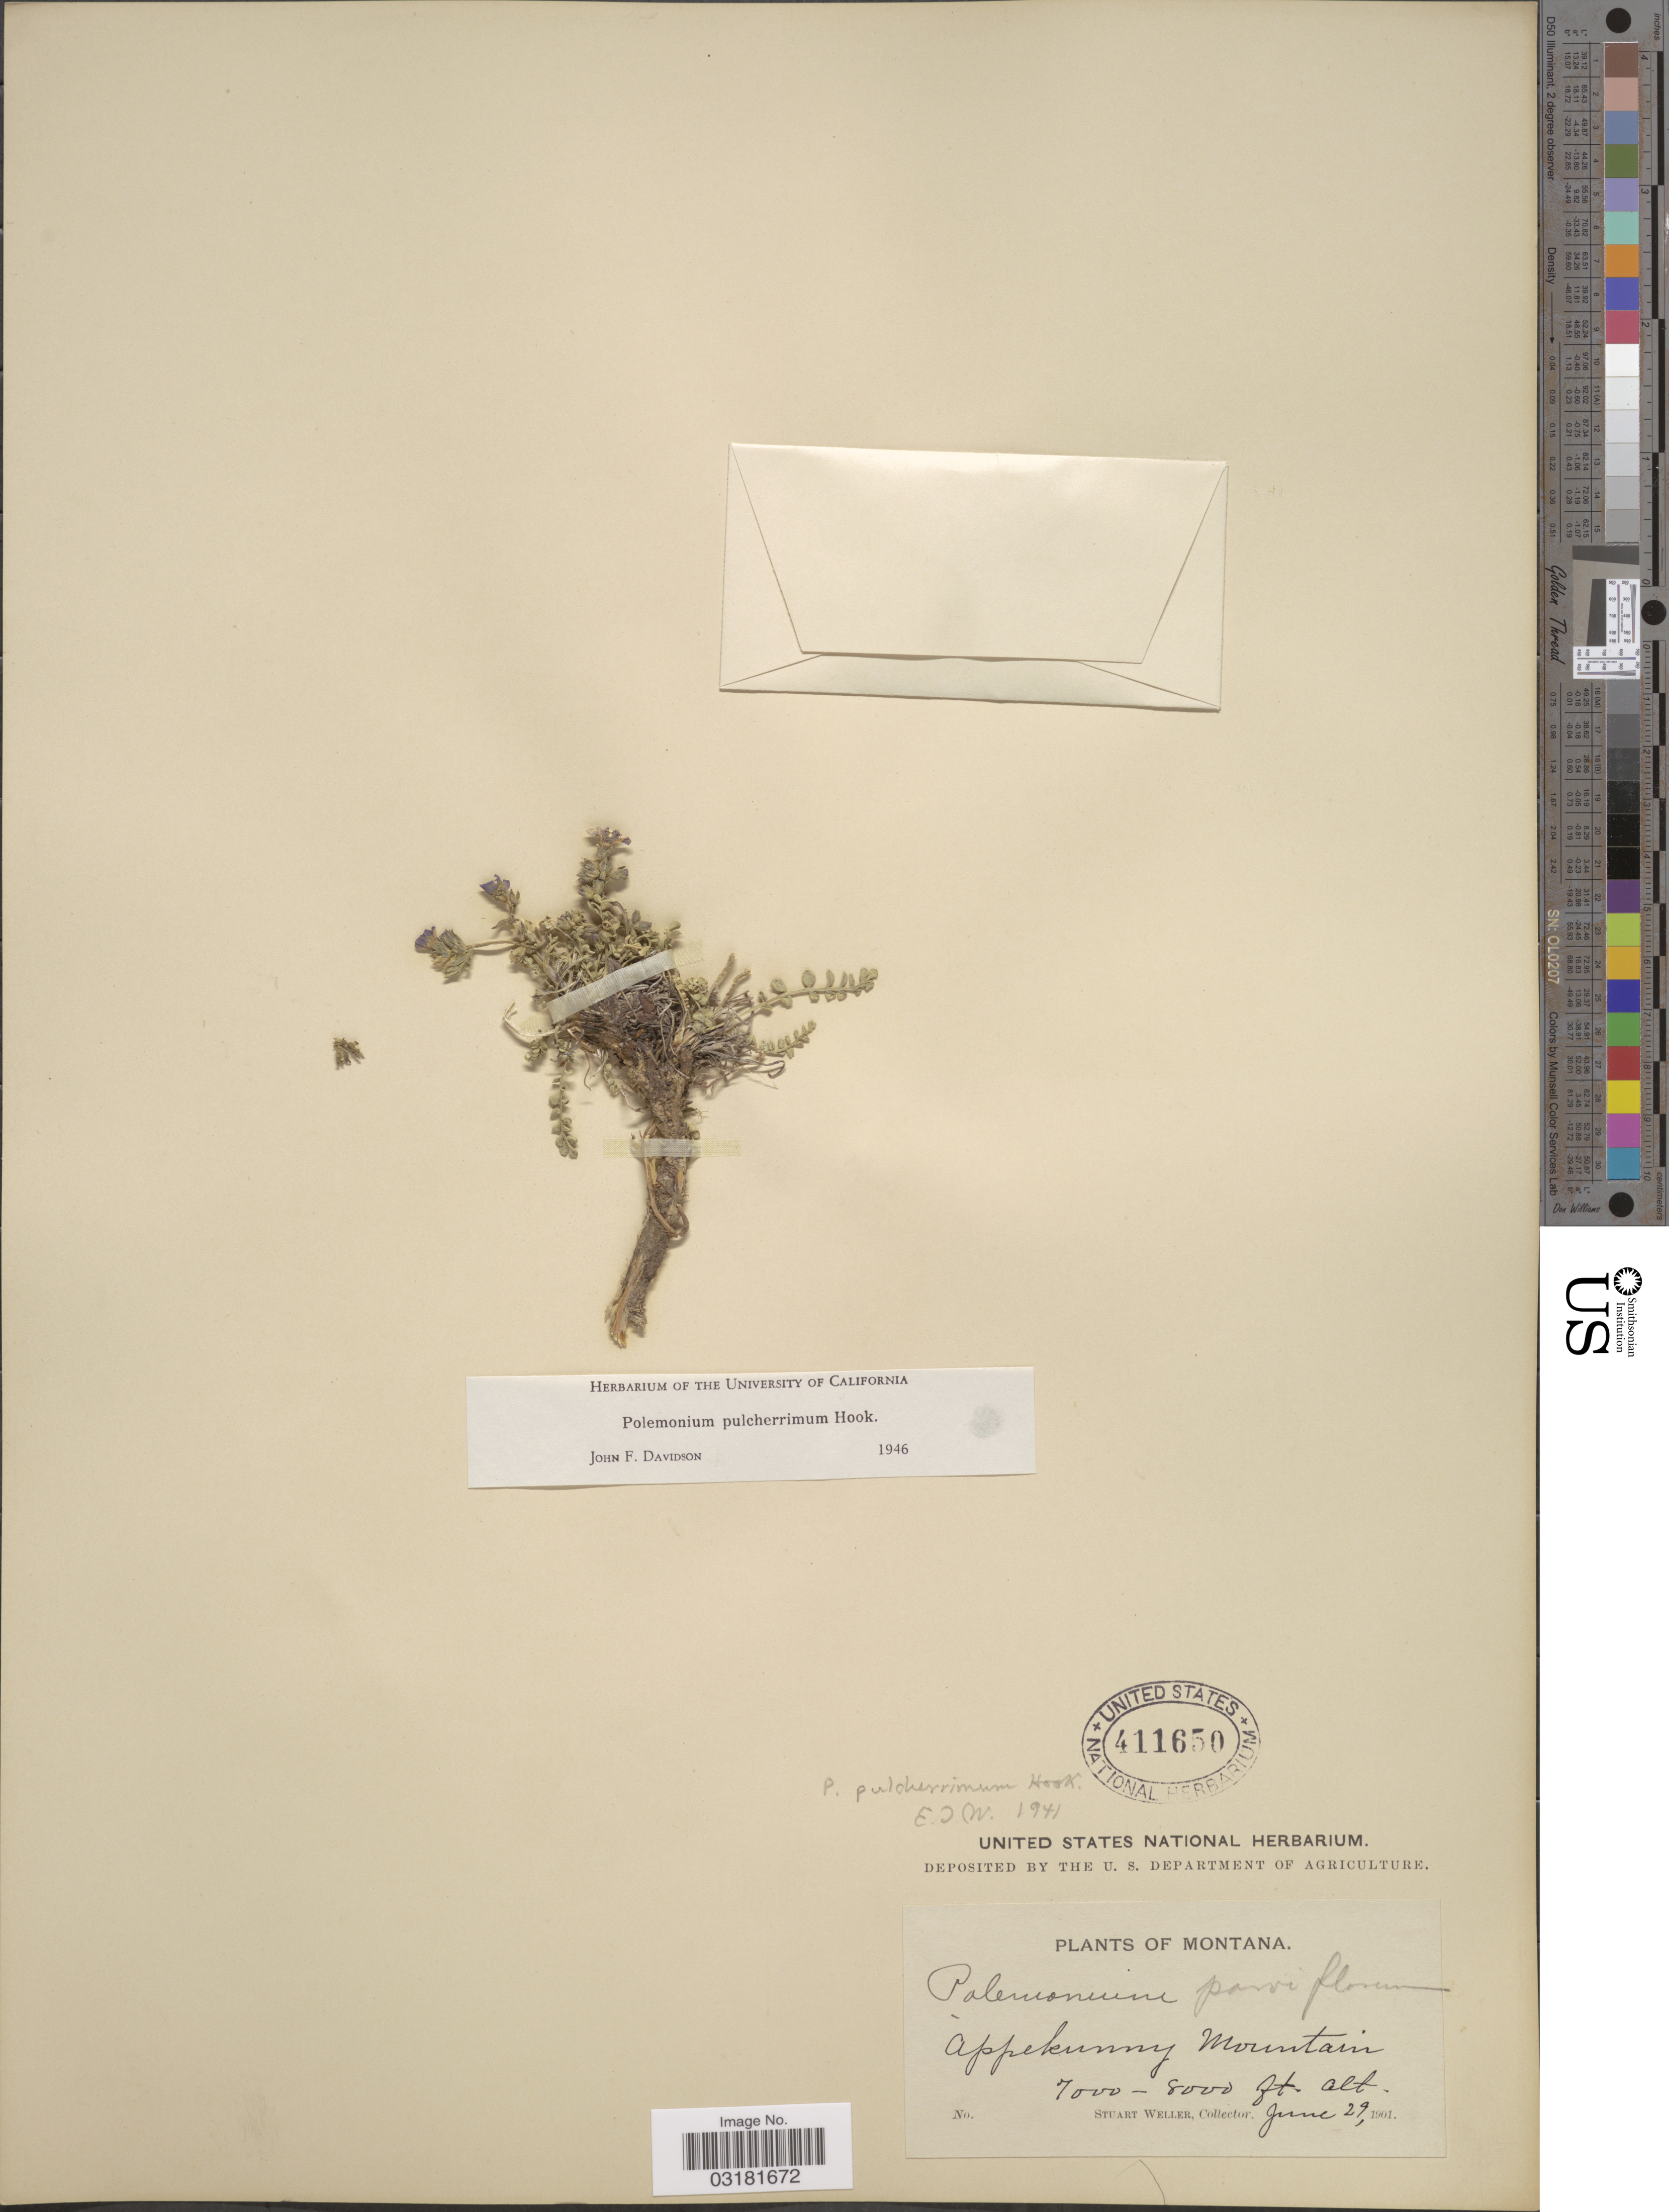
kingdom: Plantae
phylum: Tracheophyta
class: Magnoliopsida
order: Ericales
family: Polemoniaceae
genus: Polemonium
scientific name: Polemonium pulcherrimum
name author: Hook.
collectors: S. Weller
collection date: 1901-06-29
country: United States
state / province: Montana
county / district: Glacier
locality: Appekunny Mountain.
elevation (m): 2134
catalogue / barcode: US 411650